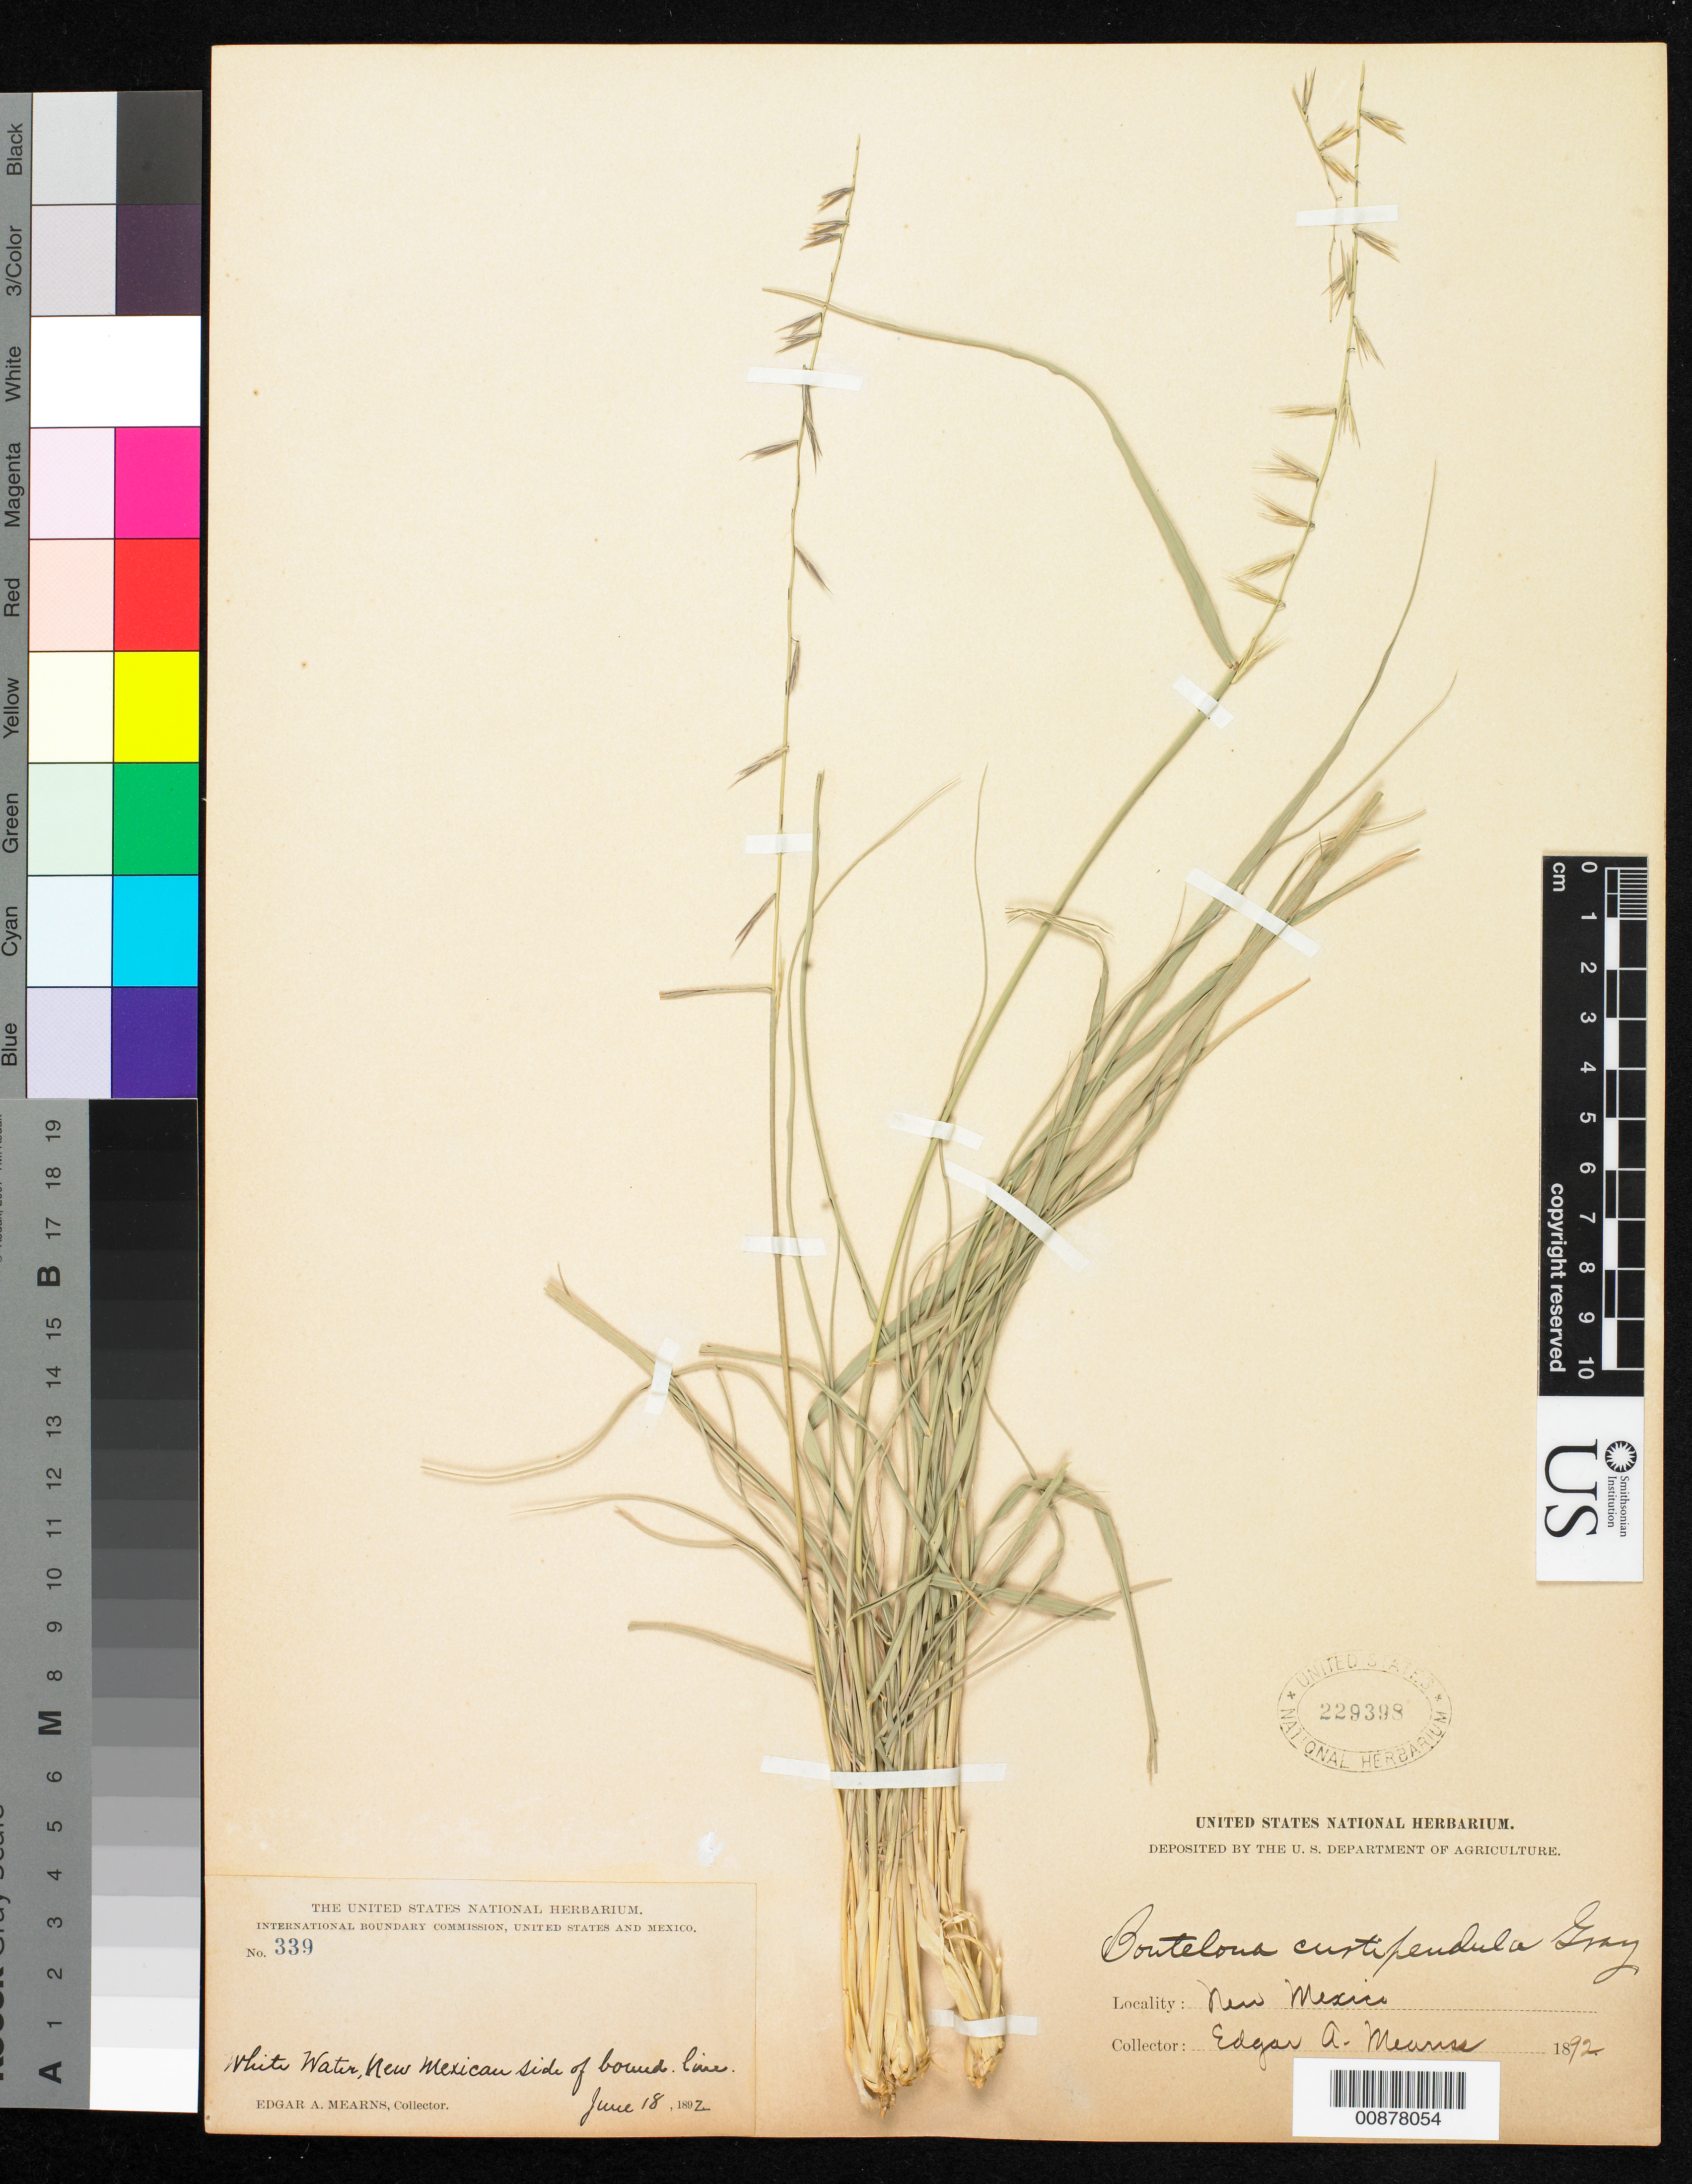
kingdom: Plantae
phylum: Tracheophyta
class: Liliopsida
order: Poales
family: Poaceae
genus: Bouteloua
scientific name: Bouteloua curtipendula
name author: (Michx.) Torr.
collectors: E. A. Mearns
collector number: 339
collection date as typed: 18 Jun 1892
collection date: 1892-06-18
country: United States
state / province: New Mexico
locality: White Water, New Mexican side of the Boundary Line.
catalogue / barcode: US 229398